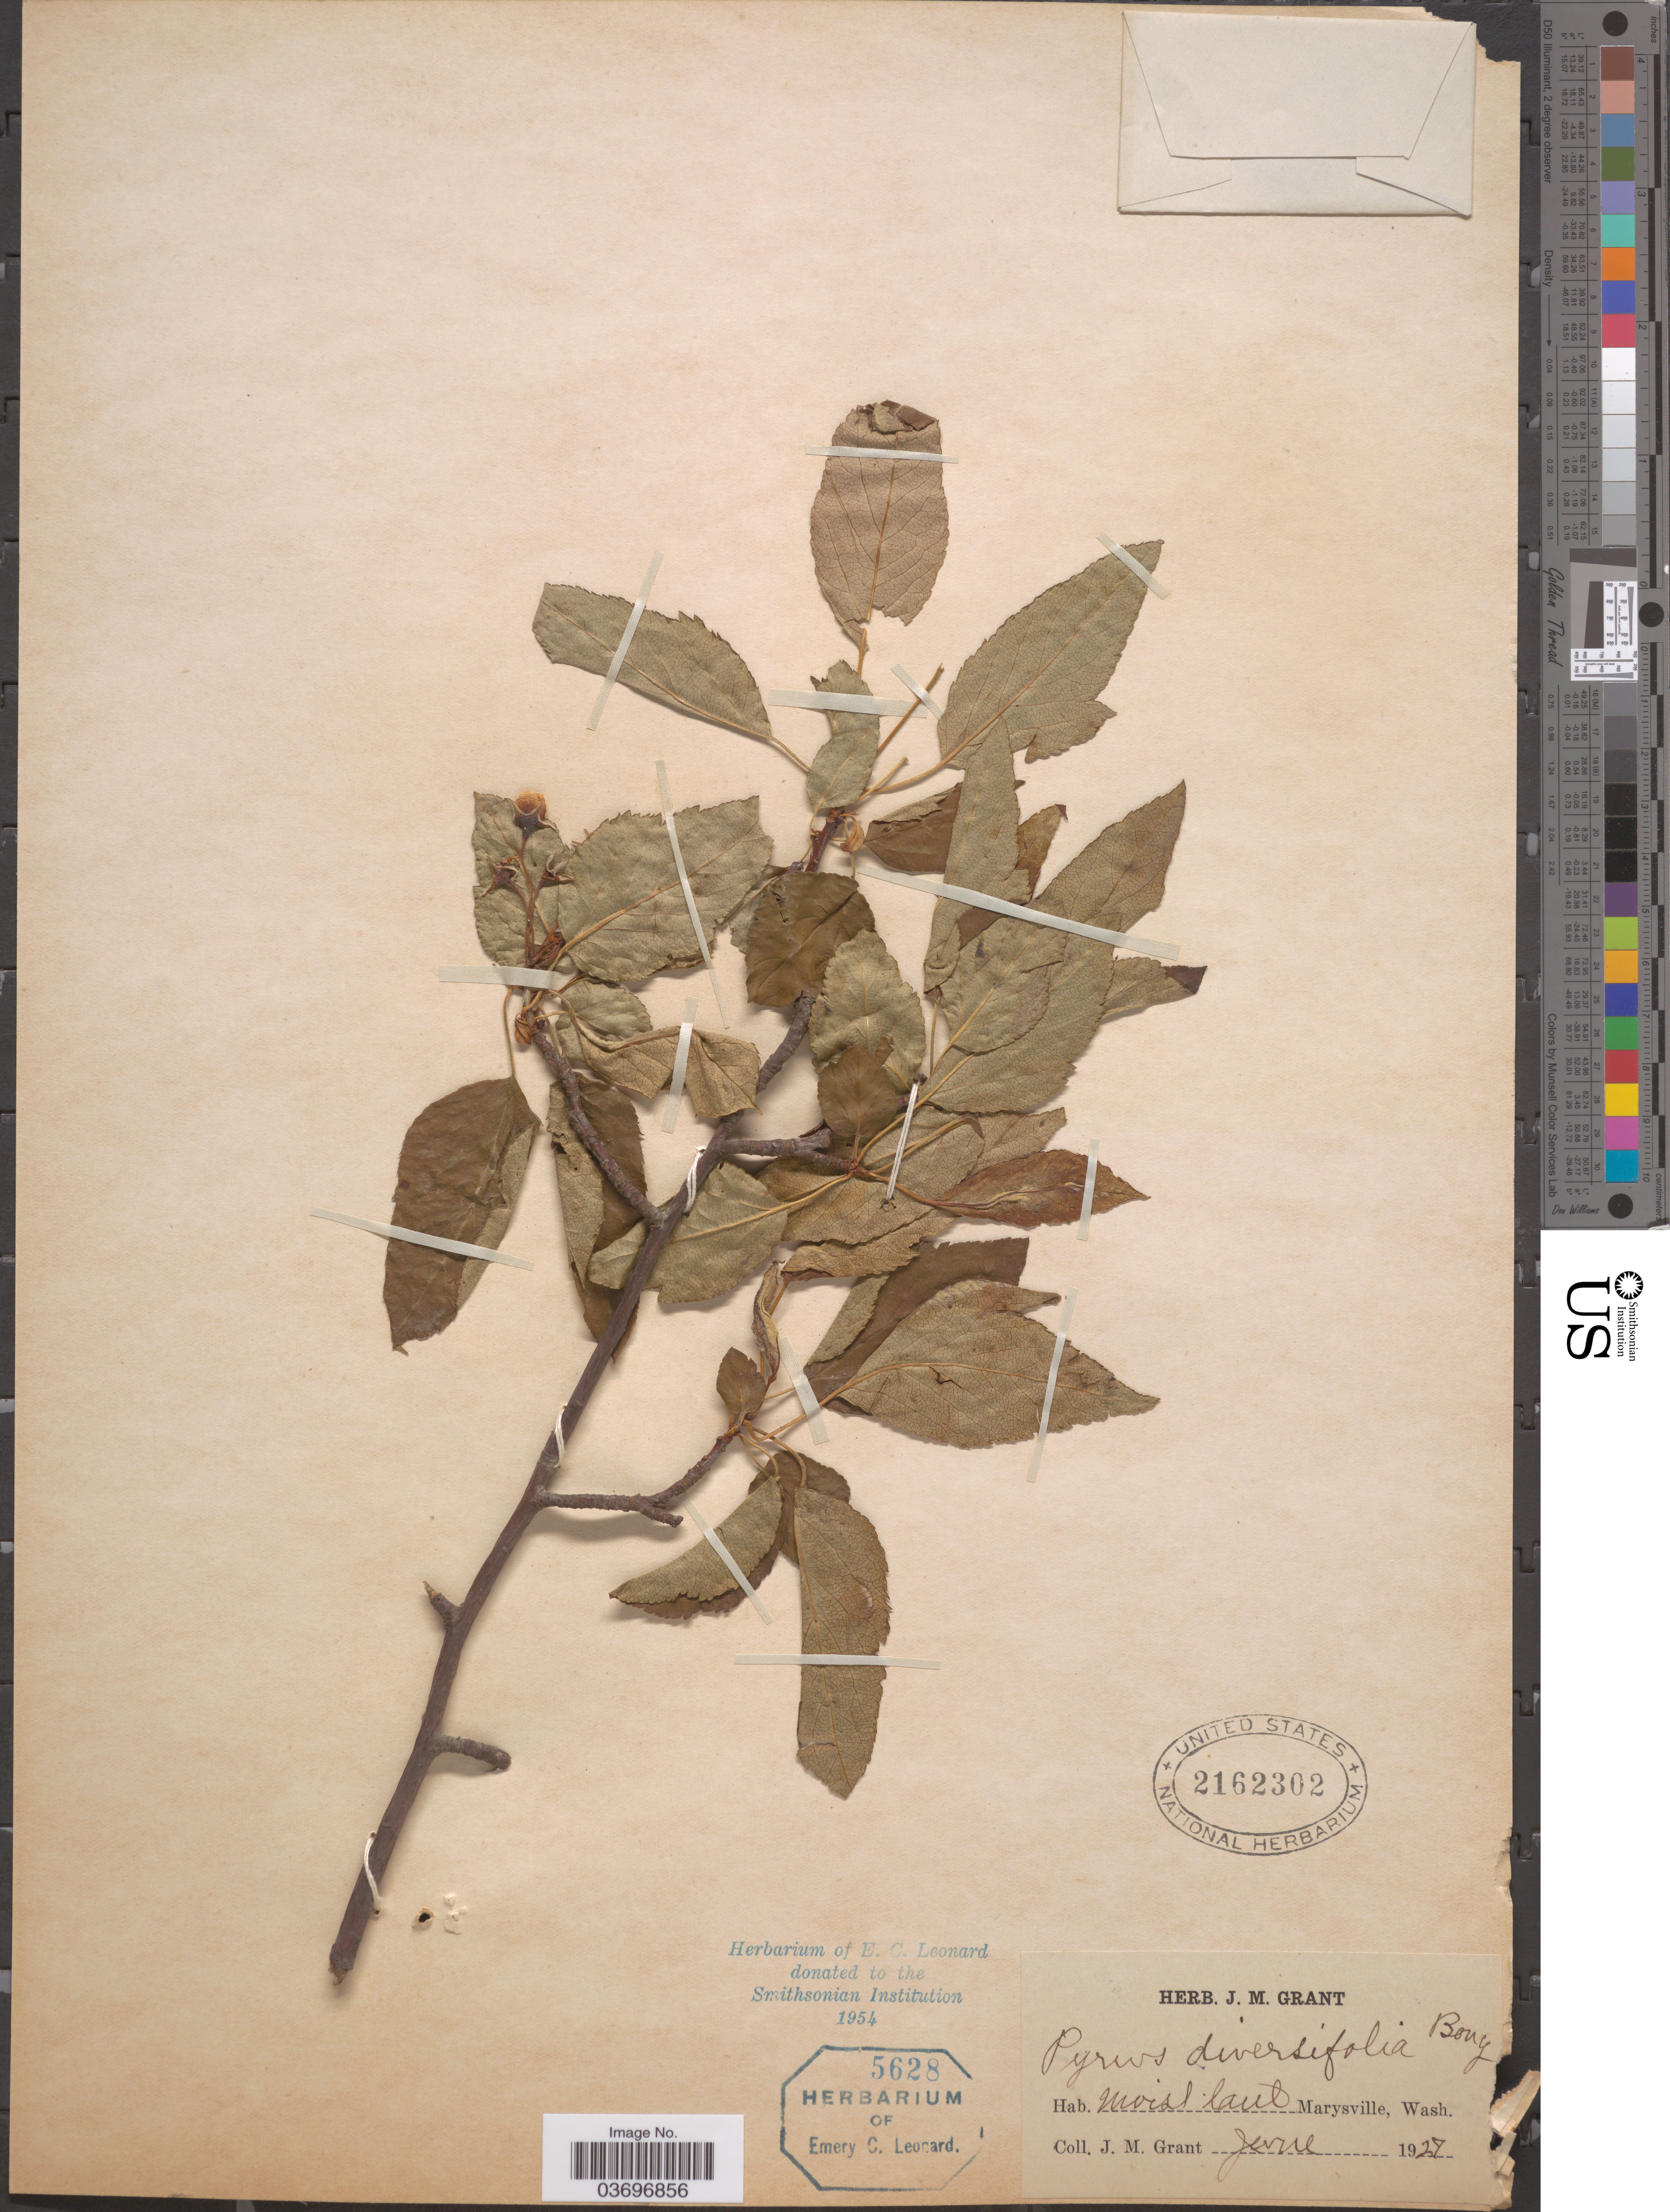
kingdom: Plantae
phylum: Tracheophyta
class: Magnoliopsida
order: Rosales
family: Rosaceae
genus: Malus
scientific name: Malus fusca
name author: (Raf.) C.K. Schneid.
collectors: J. M. Grant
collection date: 1927-06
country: United States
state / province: Washington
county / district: Snohomish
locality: Marysville.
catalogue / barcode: US 2162302